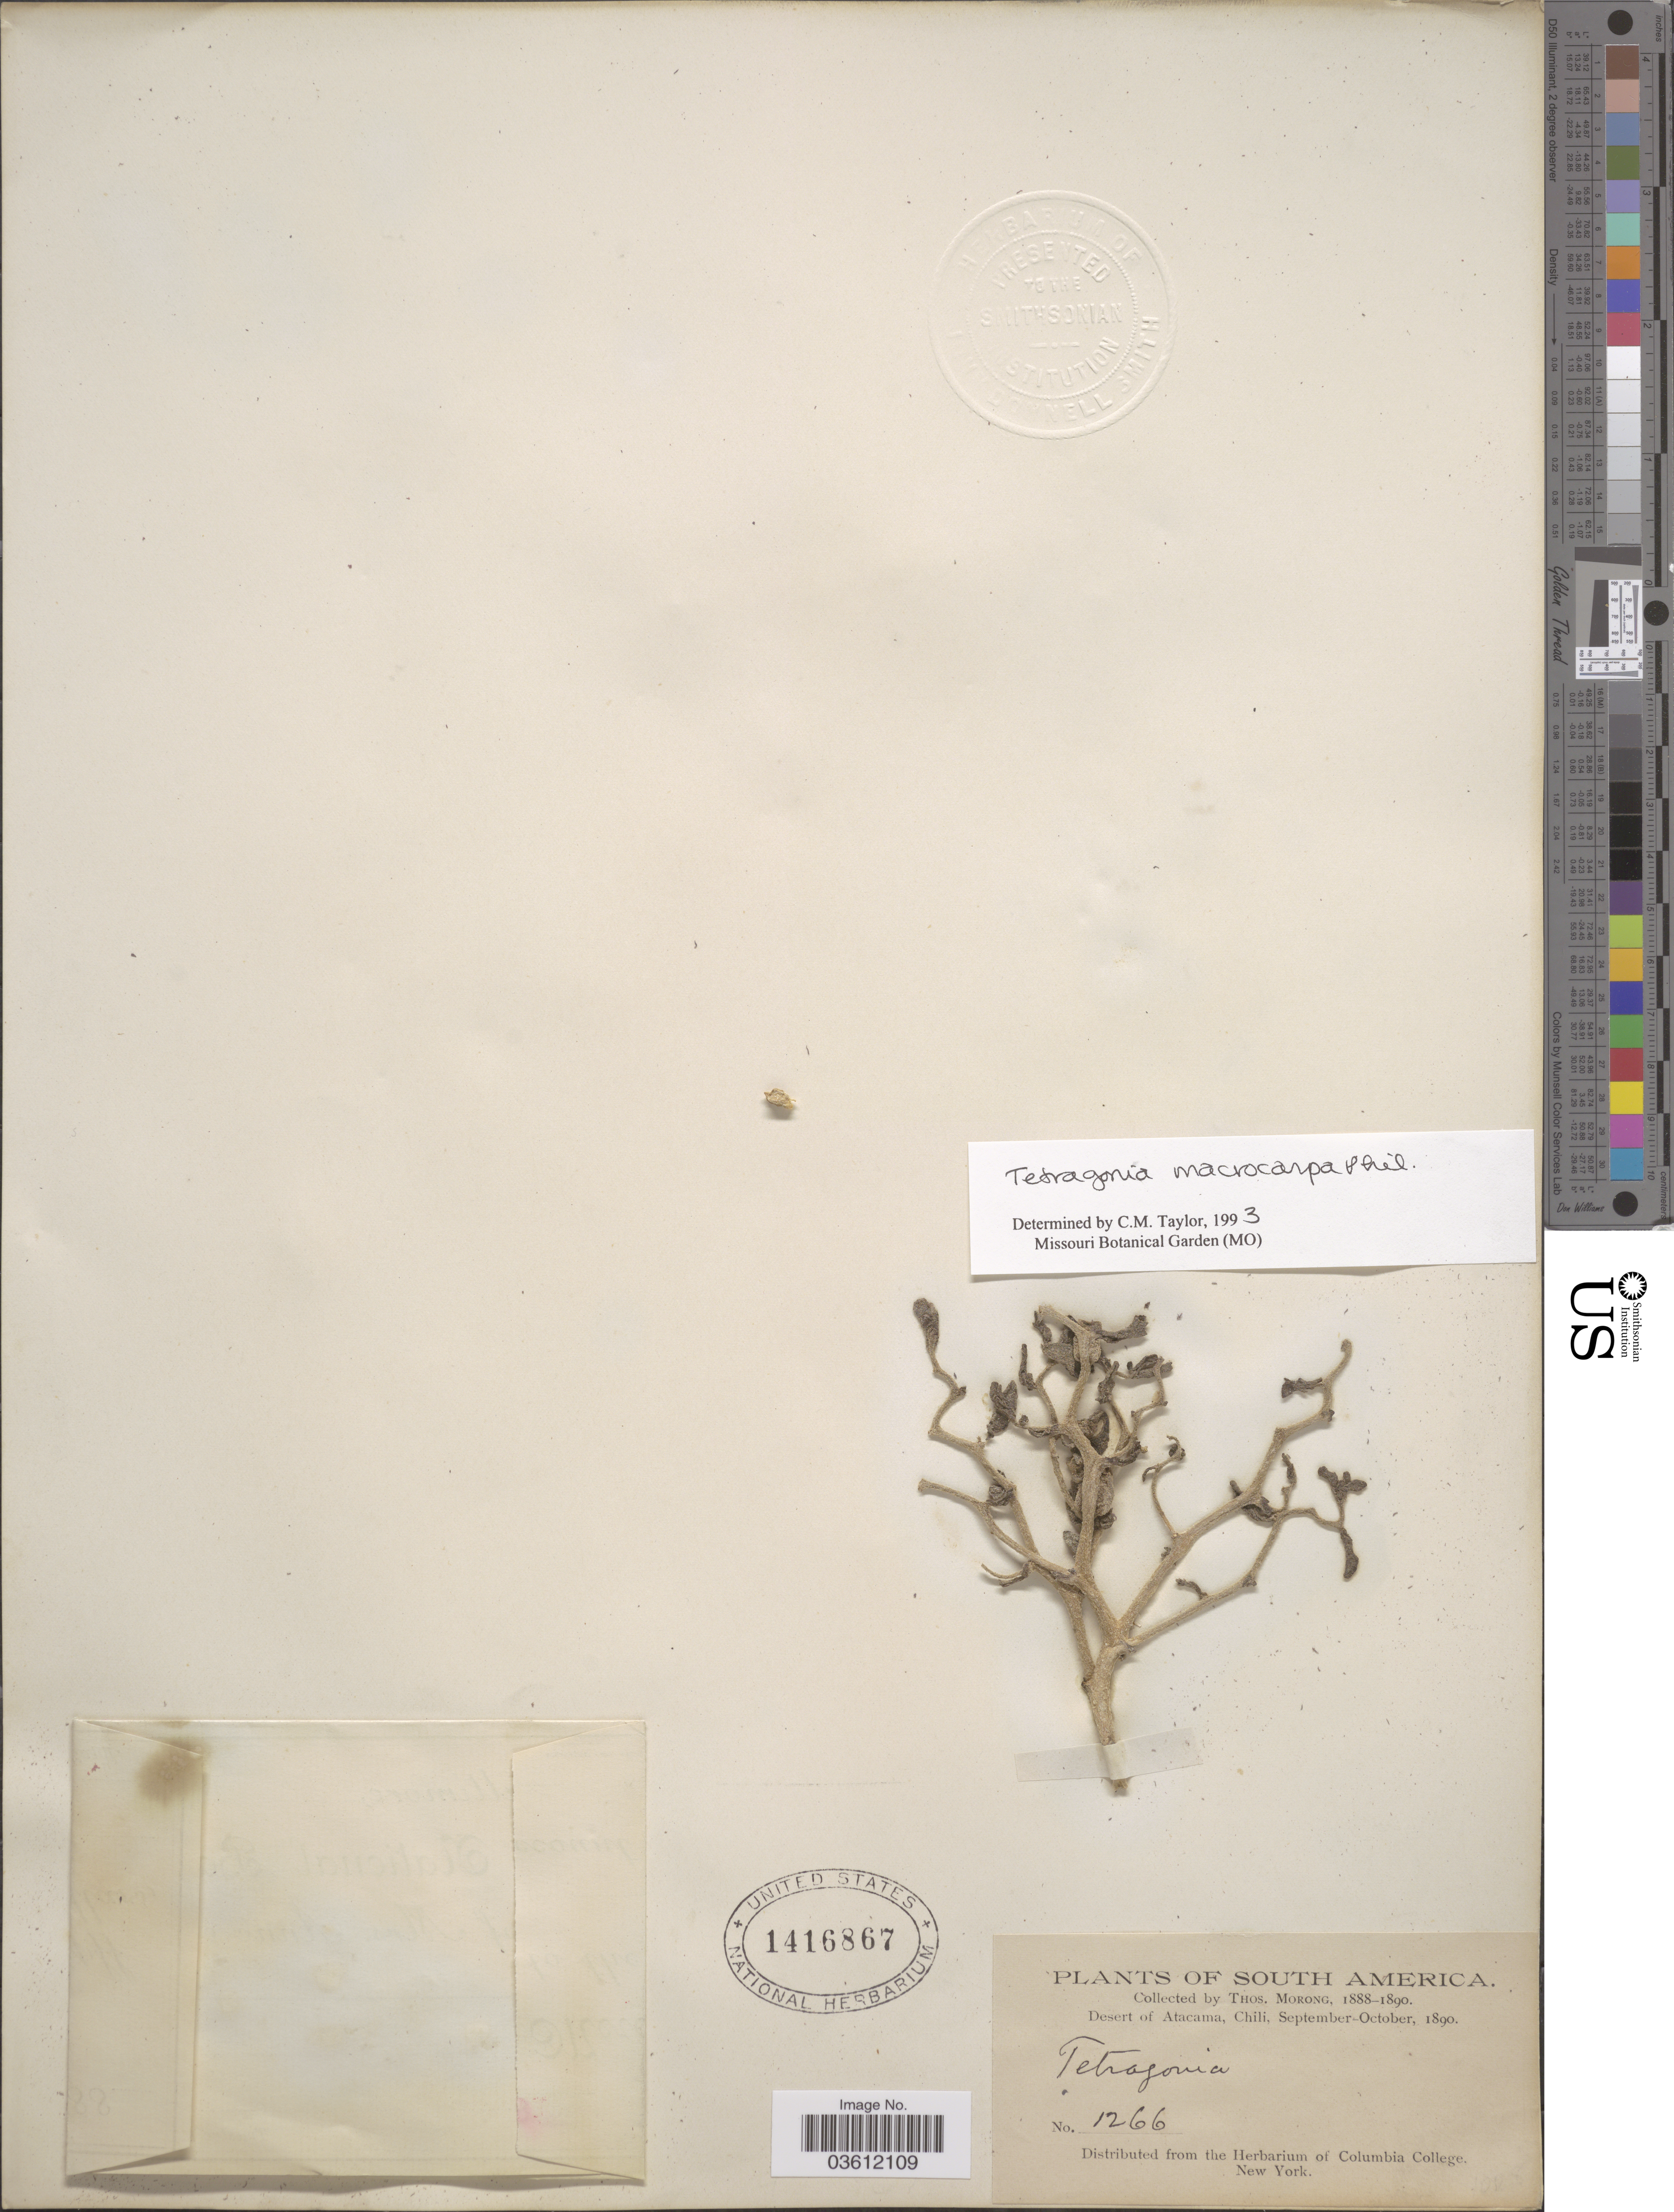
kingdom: Plantae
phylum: Tracheophyta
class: Magnoliopsida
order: Caryophyllales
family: Aizoaceae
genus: Tetragonia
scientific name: Tetragonia maritima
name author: Barnéoud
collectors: ex herb. T. Morong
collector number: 1266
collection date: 1890-09/1890-10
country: Chile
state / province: Atacama (III)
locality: Desert of Atacama.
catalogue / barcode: US 1416867